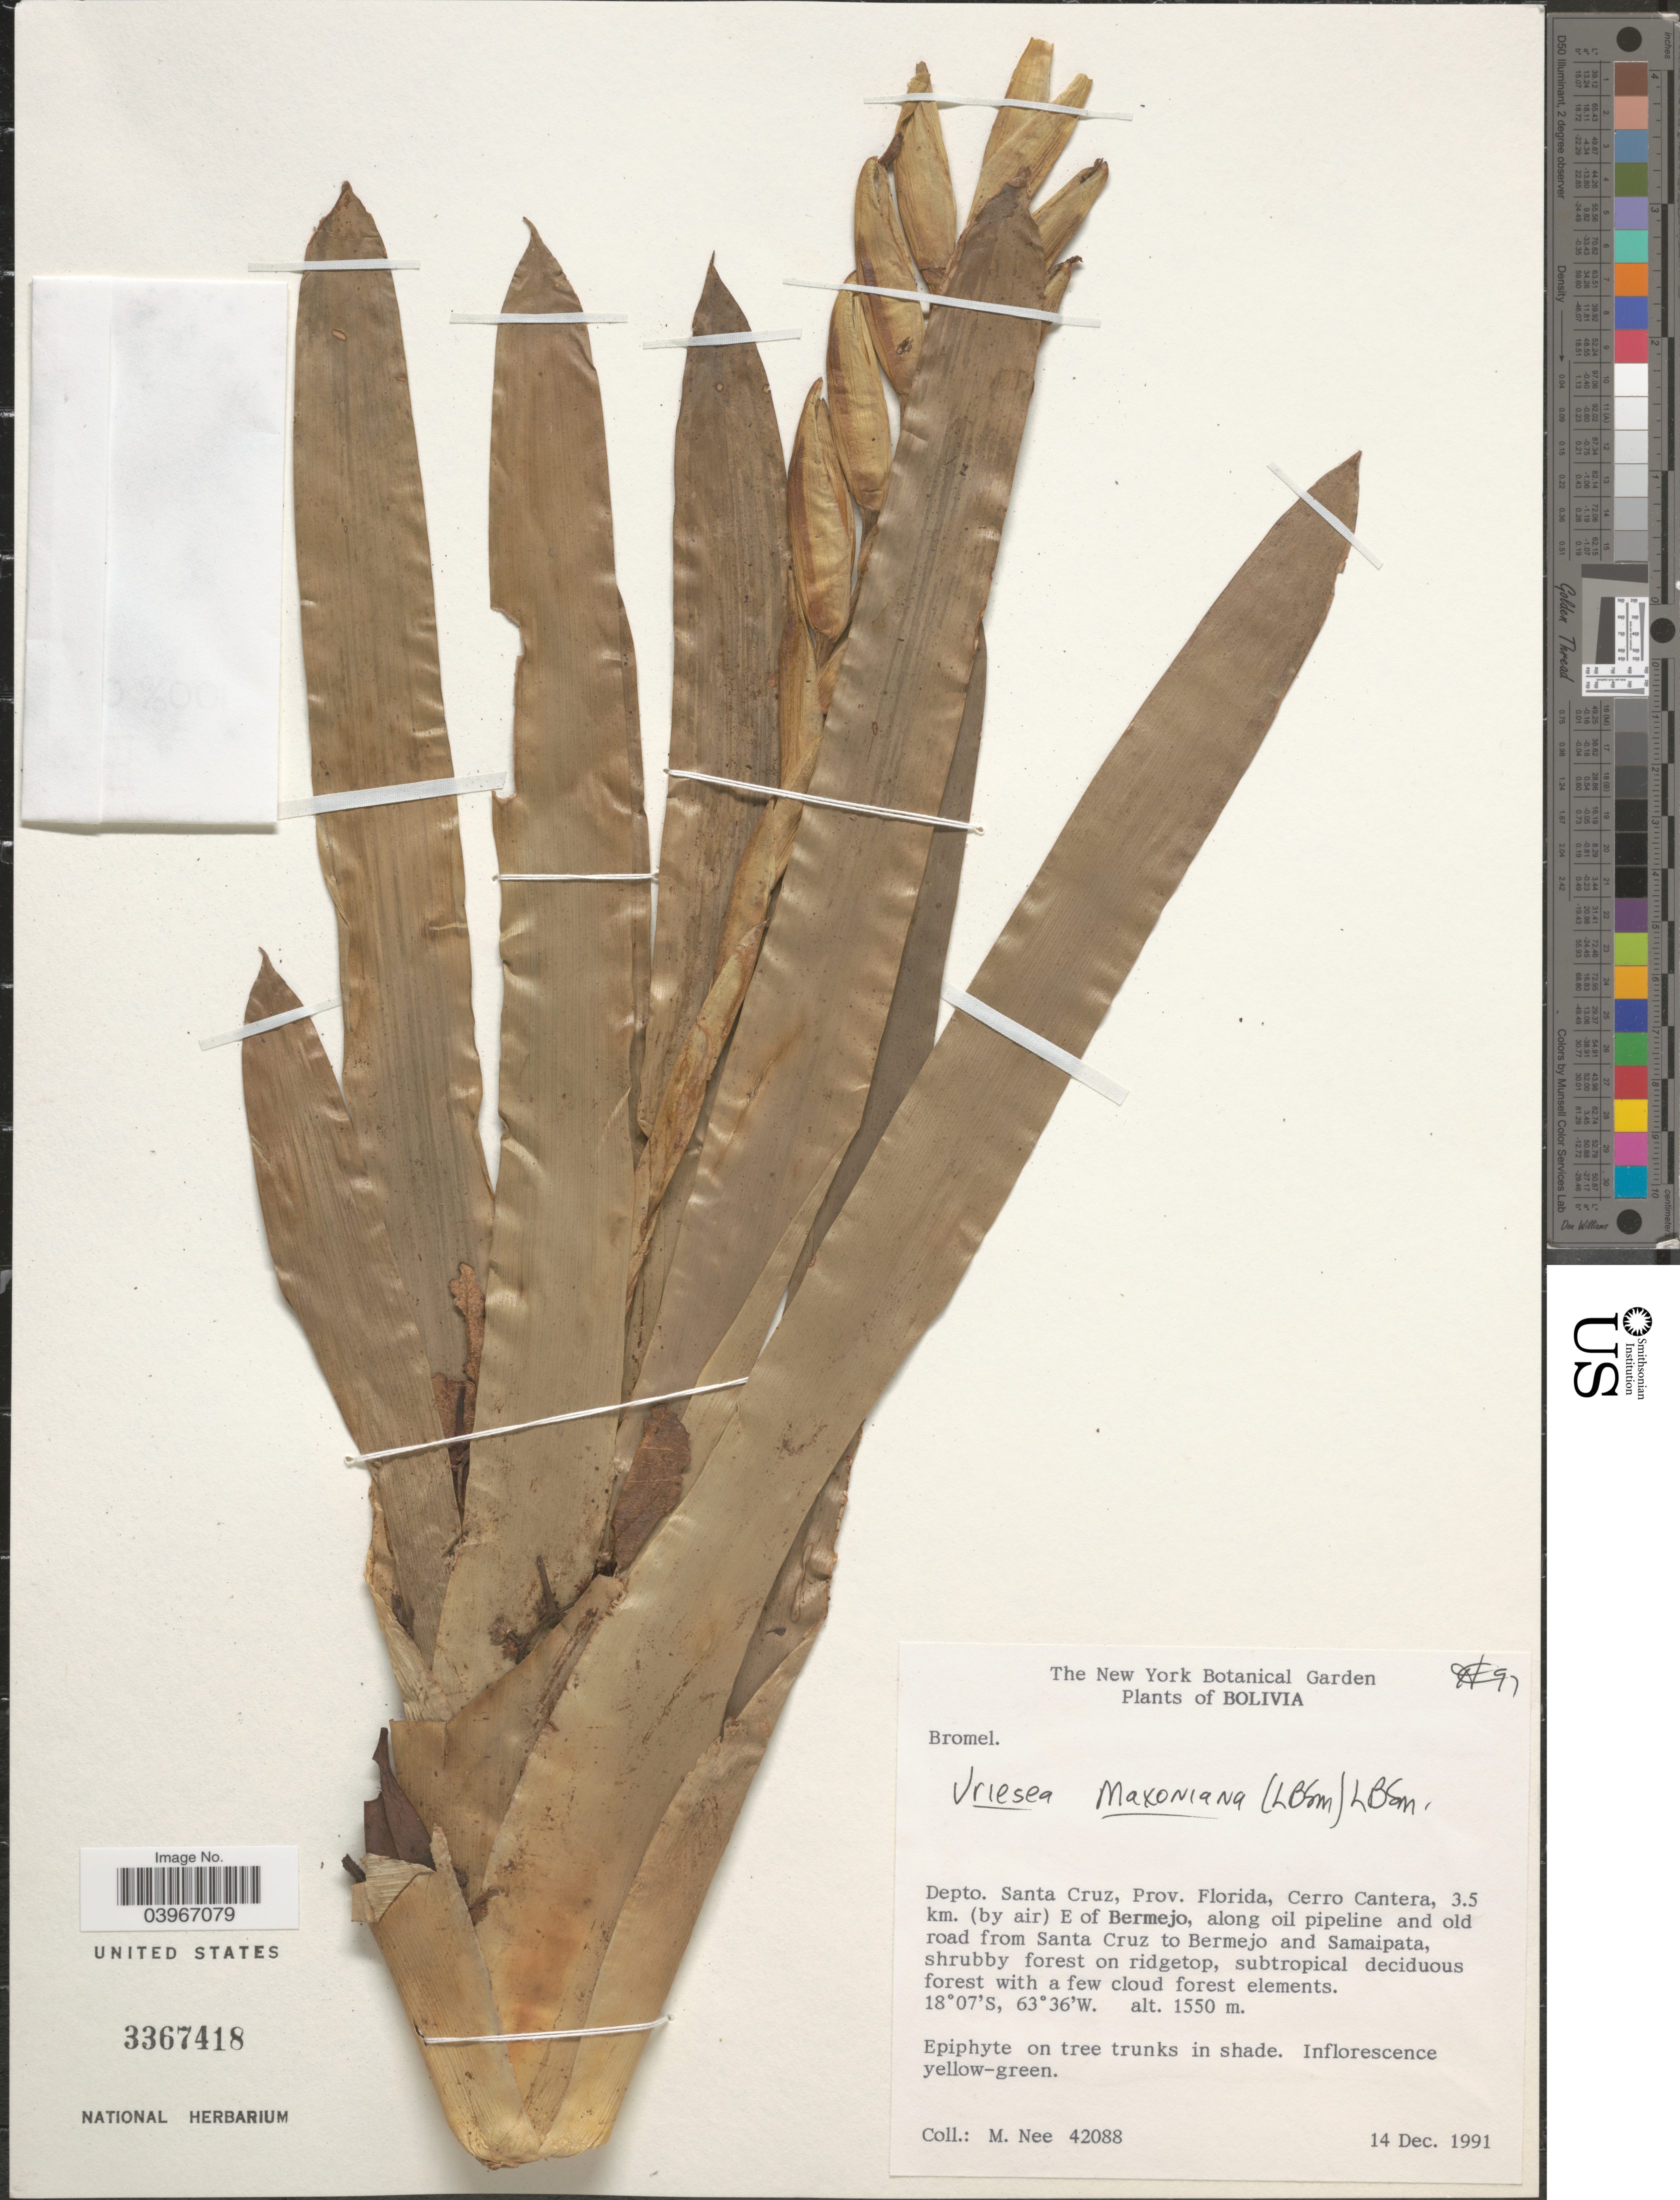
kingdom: Plantae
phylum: Tracheophyta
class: Liliopsida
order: Poales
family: Bromeliaceae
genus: Vriesea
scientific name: Vriesea maxoniana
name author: (L.B. Sm.) L.B. Sm.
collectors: M. Nee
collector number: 42088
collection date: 1991-12-14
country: Bolivia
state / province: Santa Cruz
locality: Depto. Santa Cruz, Prov. Florida, Cerro Cantera, 3.5 km. (by air) E of Bermejo, along oil pipeline and old road from Santa Cruz to Bermejo and Samaipata.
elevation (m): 1550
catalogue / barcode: US 3367418